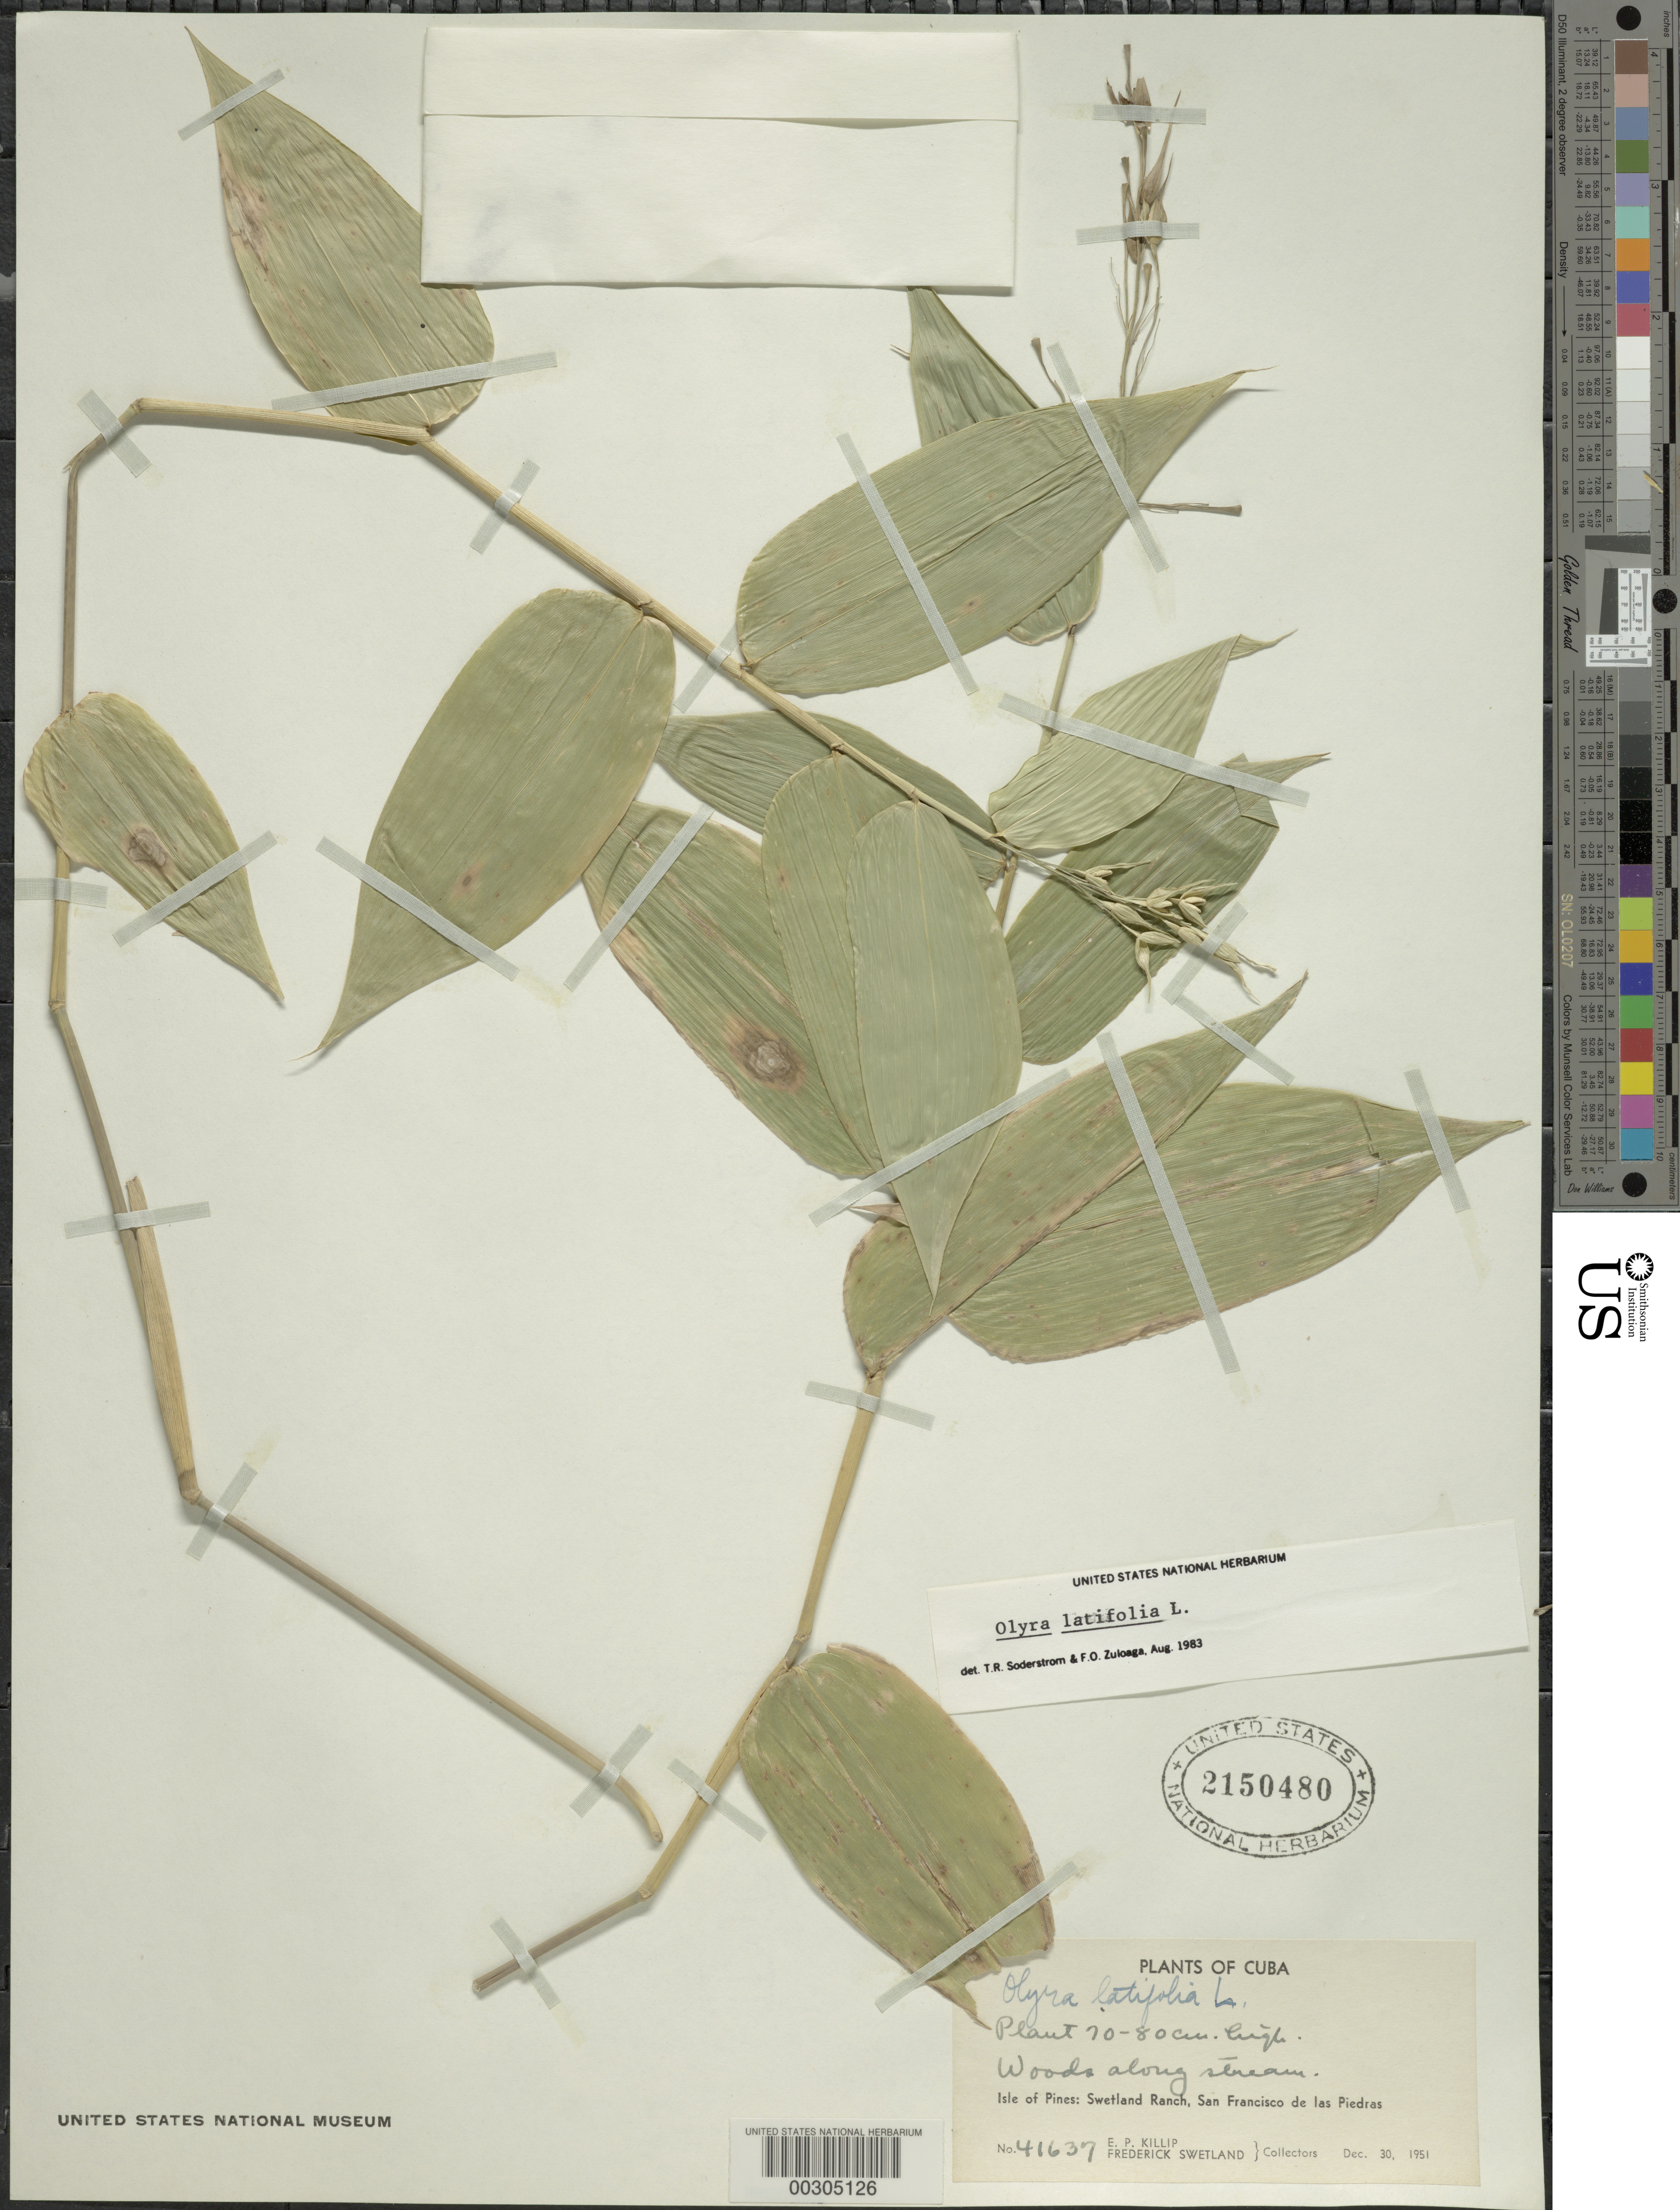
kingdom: Plantae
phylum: Tracheophyta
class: Liliopsida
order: Poales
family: Poaceae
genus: Olyra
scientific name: Olyra latifolia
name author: L.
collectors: E. P. Killip & F. Swetland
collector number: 41637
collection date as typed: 30 Dec 1951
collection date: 1951-12-30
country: Cuba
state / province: Isla de La Juventud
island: Isla de La Juventud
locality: Swetland ranch, san francisco de las piedras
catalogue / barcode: US 2150480